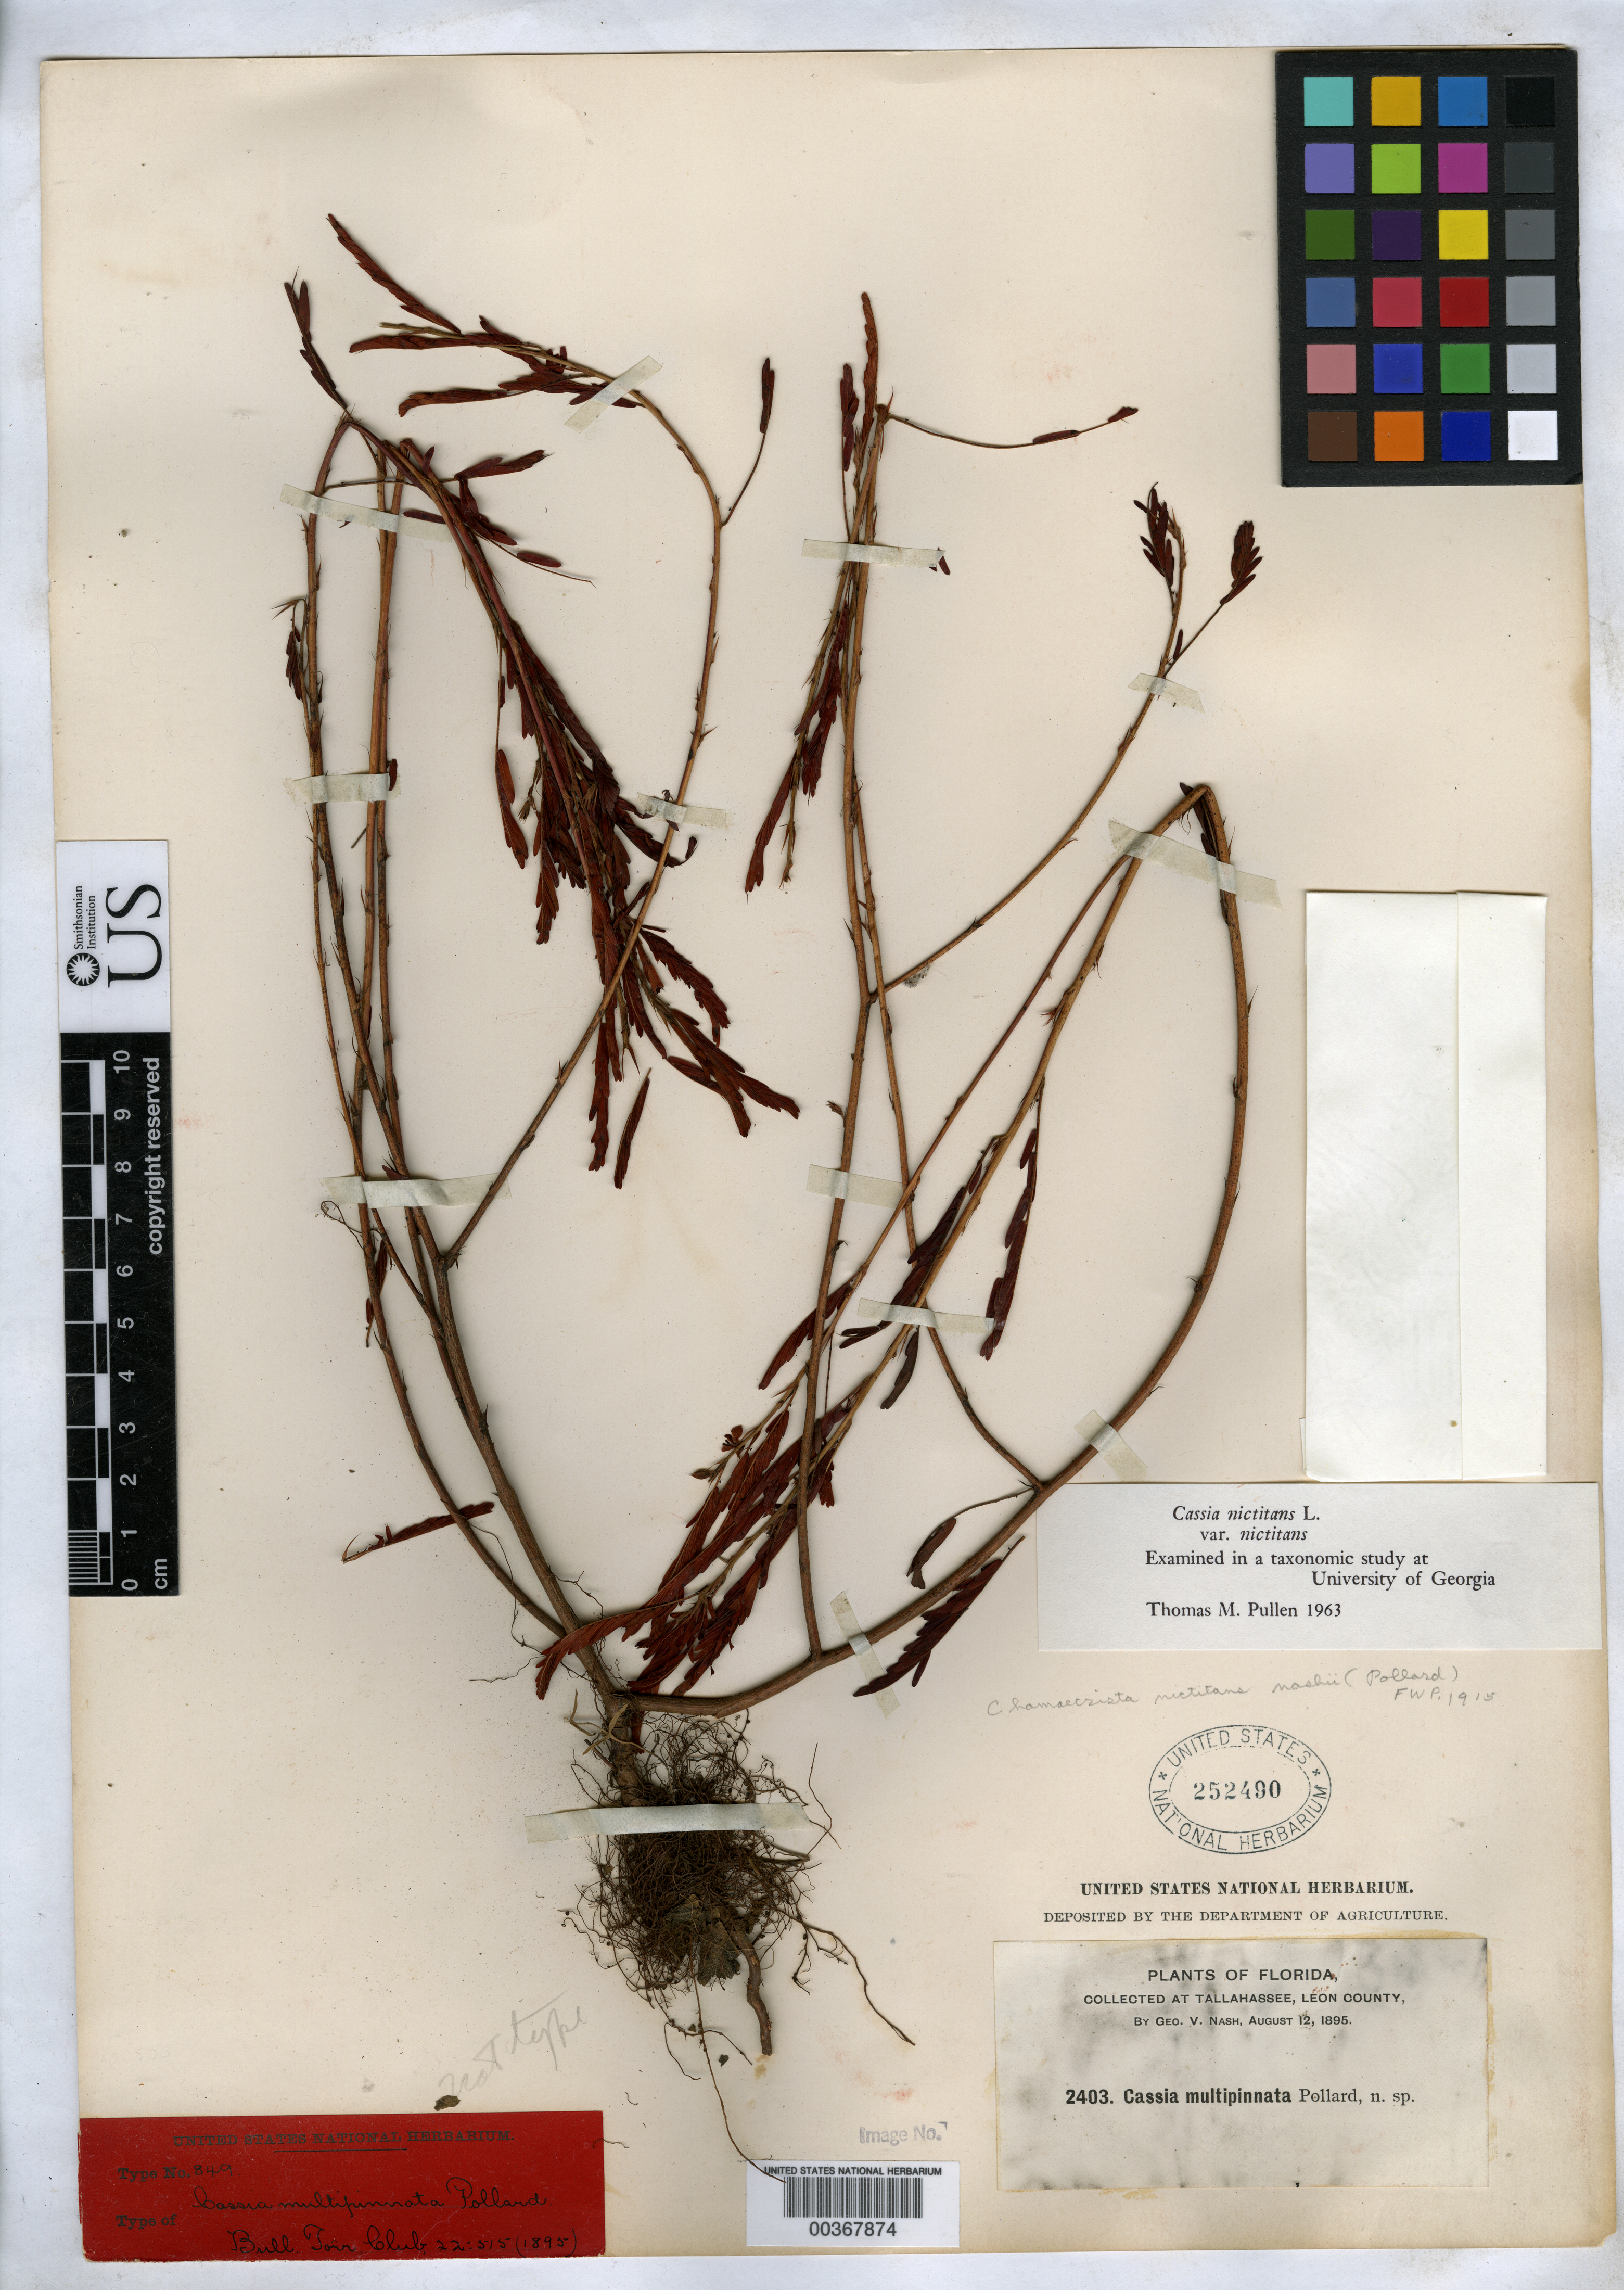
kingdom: Plantae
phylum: Tracheophyta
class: Magnoliopsida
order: Fabales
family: Fabaceae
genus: Cassia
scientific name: Cassia multipinnata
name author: Pollard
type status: Syntype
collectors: G. V. Nash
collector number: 2403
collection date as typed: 12 Aug 1895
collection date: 1895-08-12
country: United States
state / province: Florida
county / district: Leon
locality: Tallahassee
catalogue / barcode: US 252490